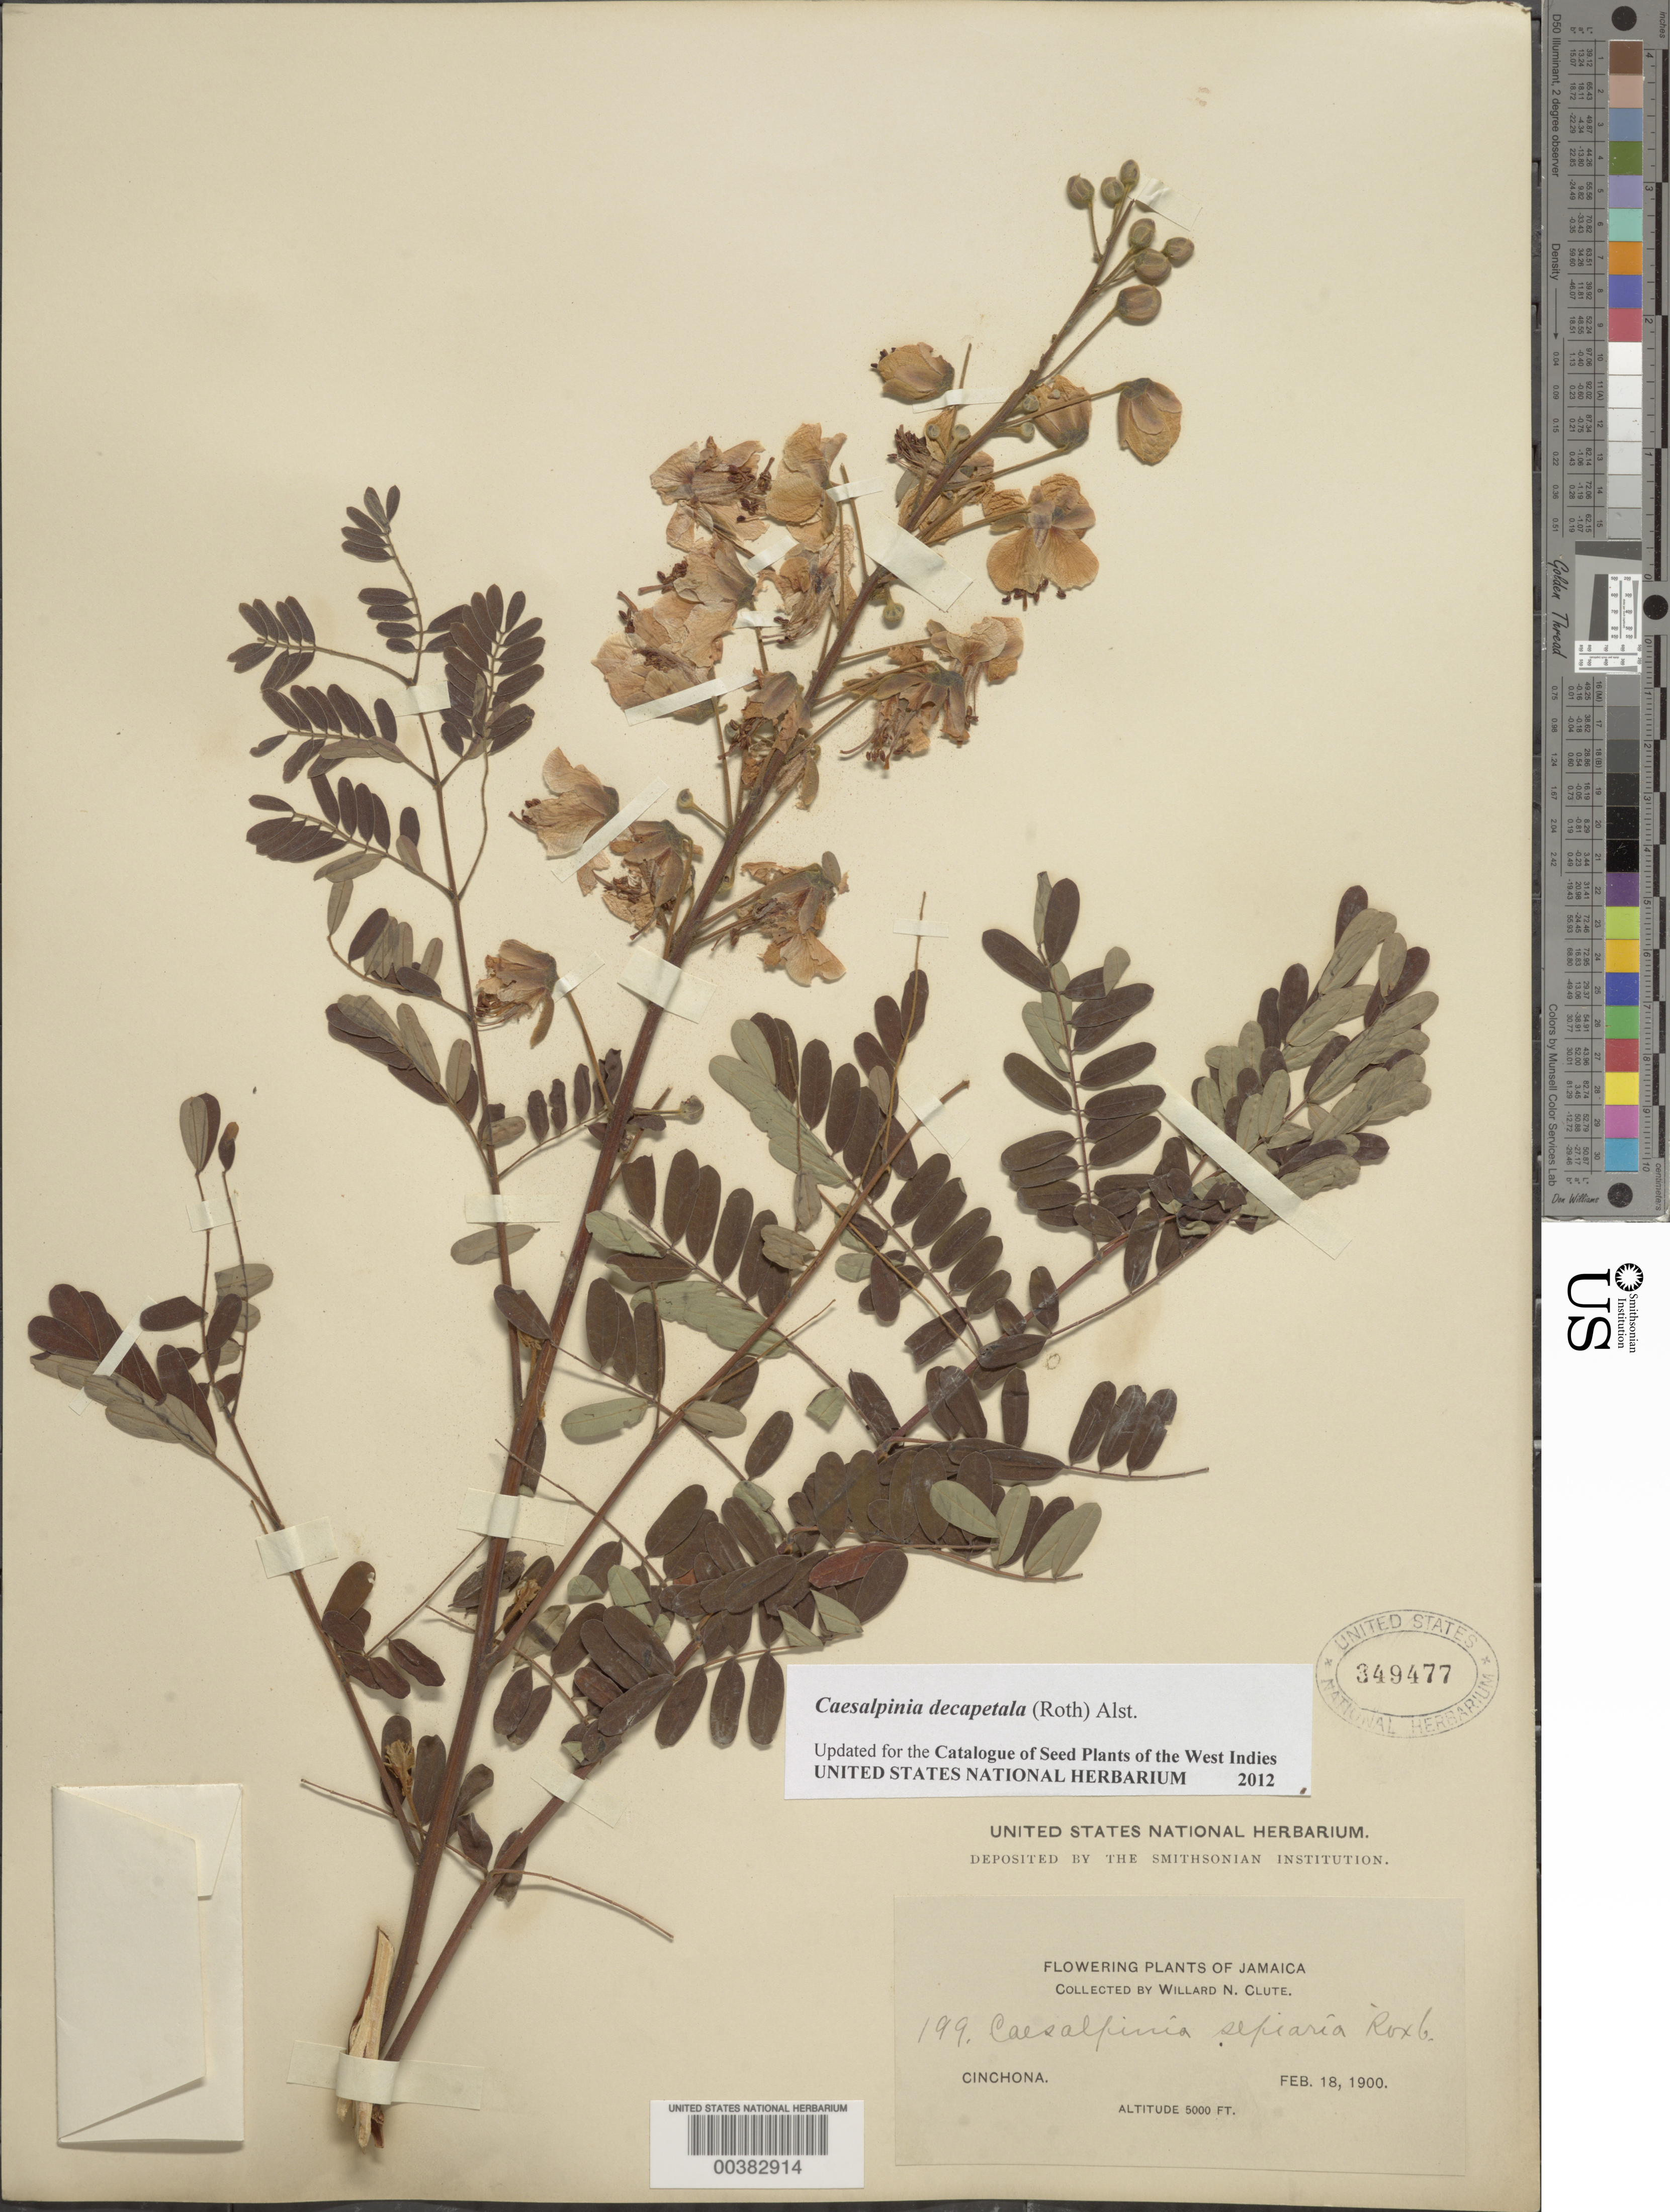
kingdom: Plantae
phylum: Tracheophyta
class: Magnoliopsida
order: Fabales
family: Fabaceae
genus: Biancaea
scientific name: Biancaea decapetala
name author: (Roth) O. Deg.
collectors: W. N. Clute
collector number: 199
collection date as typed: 18 Feb 1900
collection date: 1900-02-18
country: Jamaica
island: Greater Antilles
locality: Cinchona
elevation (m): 1524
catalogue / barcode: US 349477